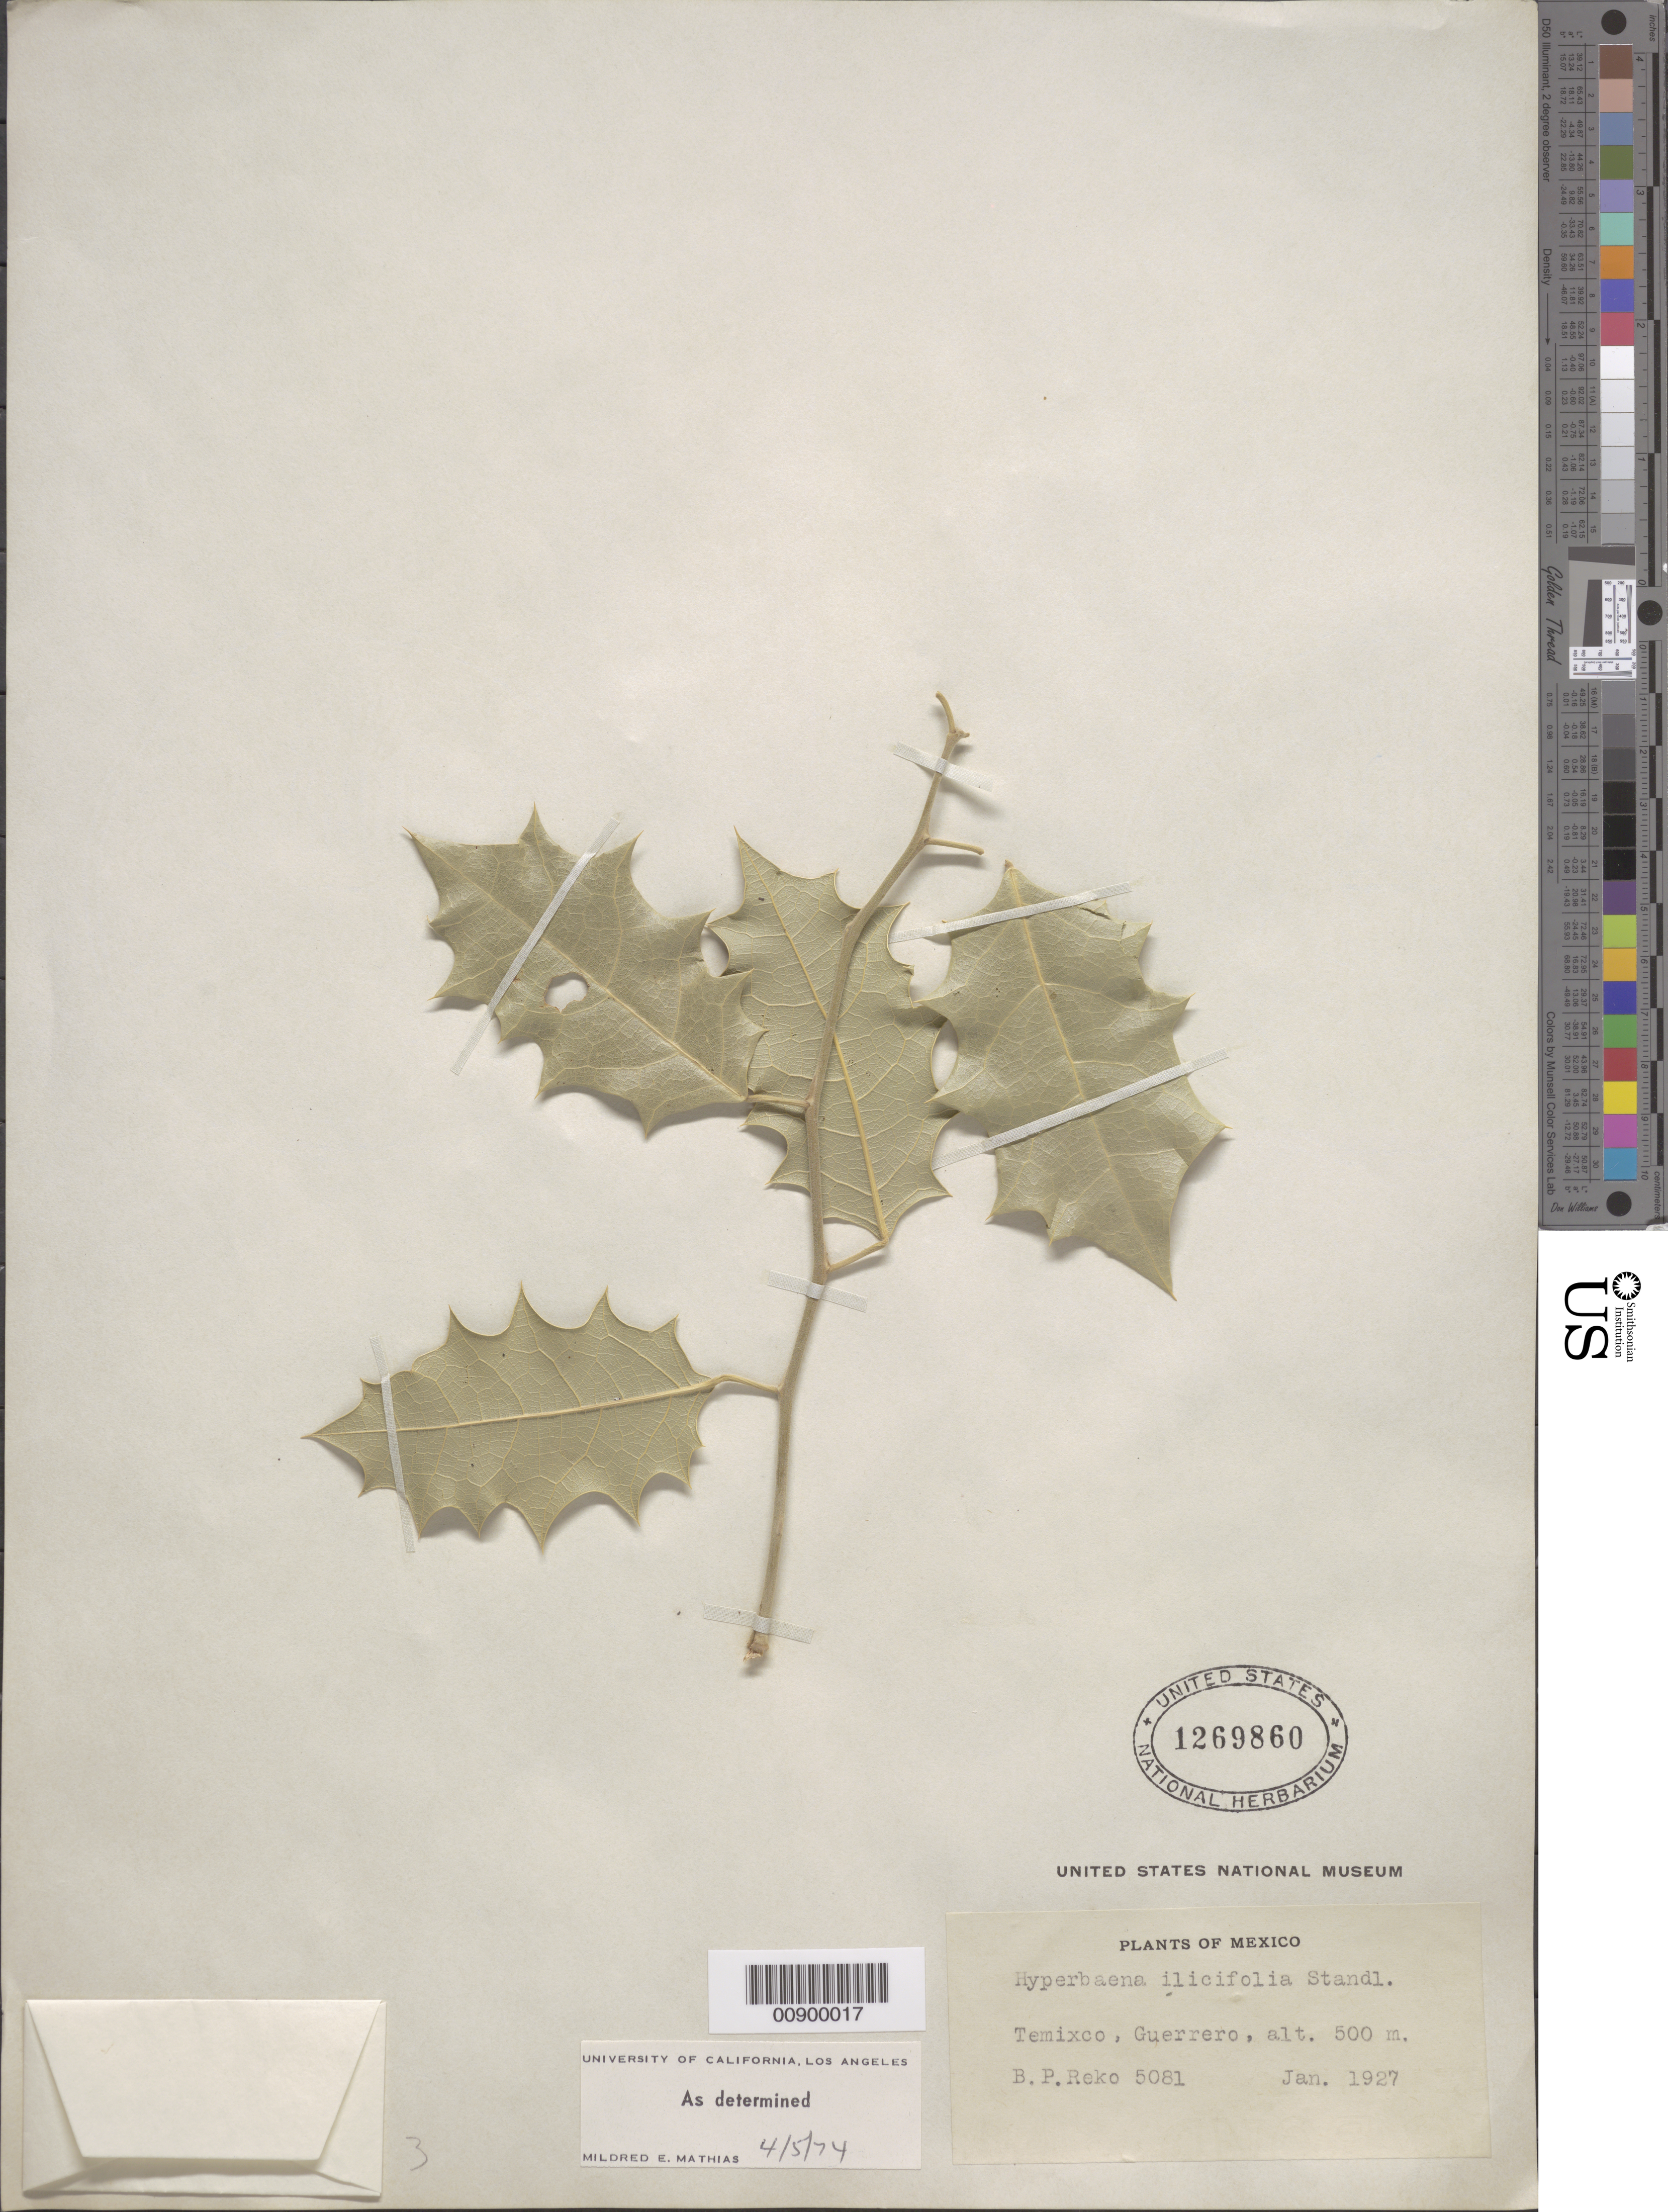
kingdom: Plantae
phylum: Tracheophyta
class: Magnoliopsida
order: Ranunculales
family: Menispermaceae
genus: Hyperbaena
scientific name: Hyperbaena ilicifolia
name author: Standl.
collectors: B. P. Reko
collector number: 5081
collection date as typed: Jan 1927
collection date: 1927-01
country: Mexico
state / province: Guerrero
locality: Temixco, Guerrero.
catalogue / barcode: US 1269860